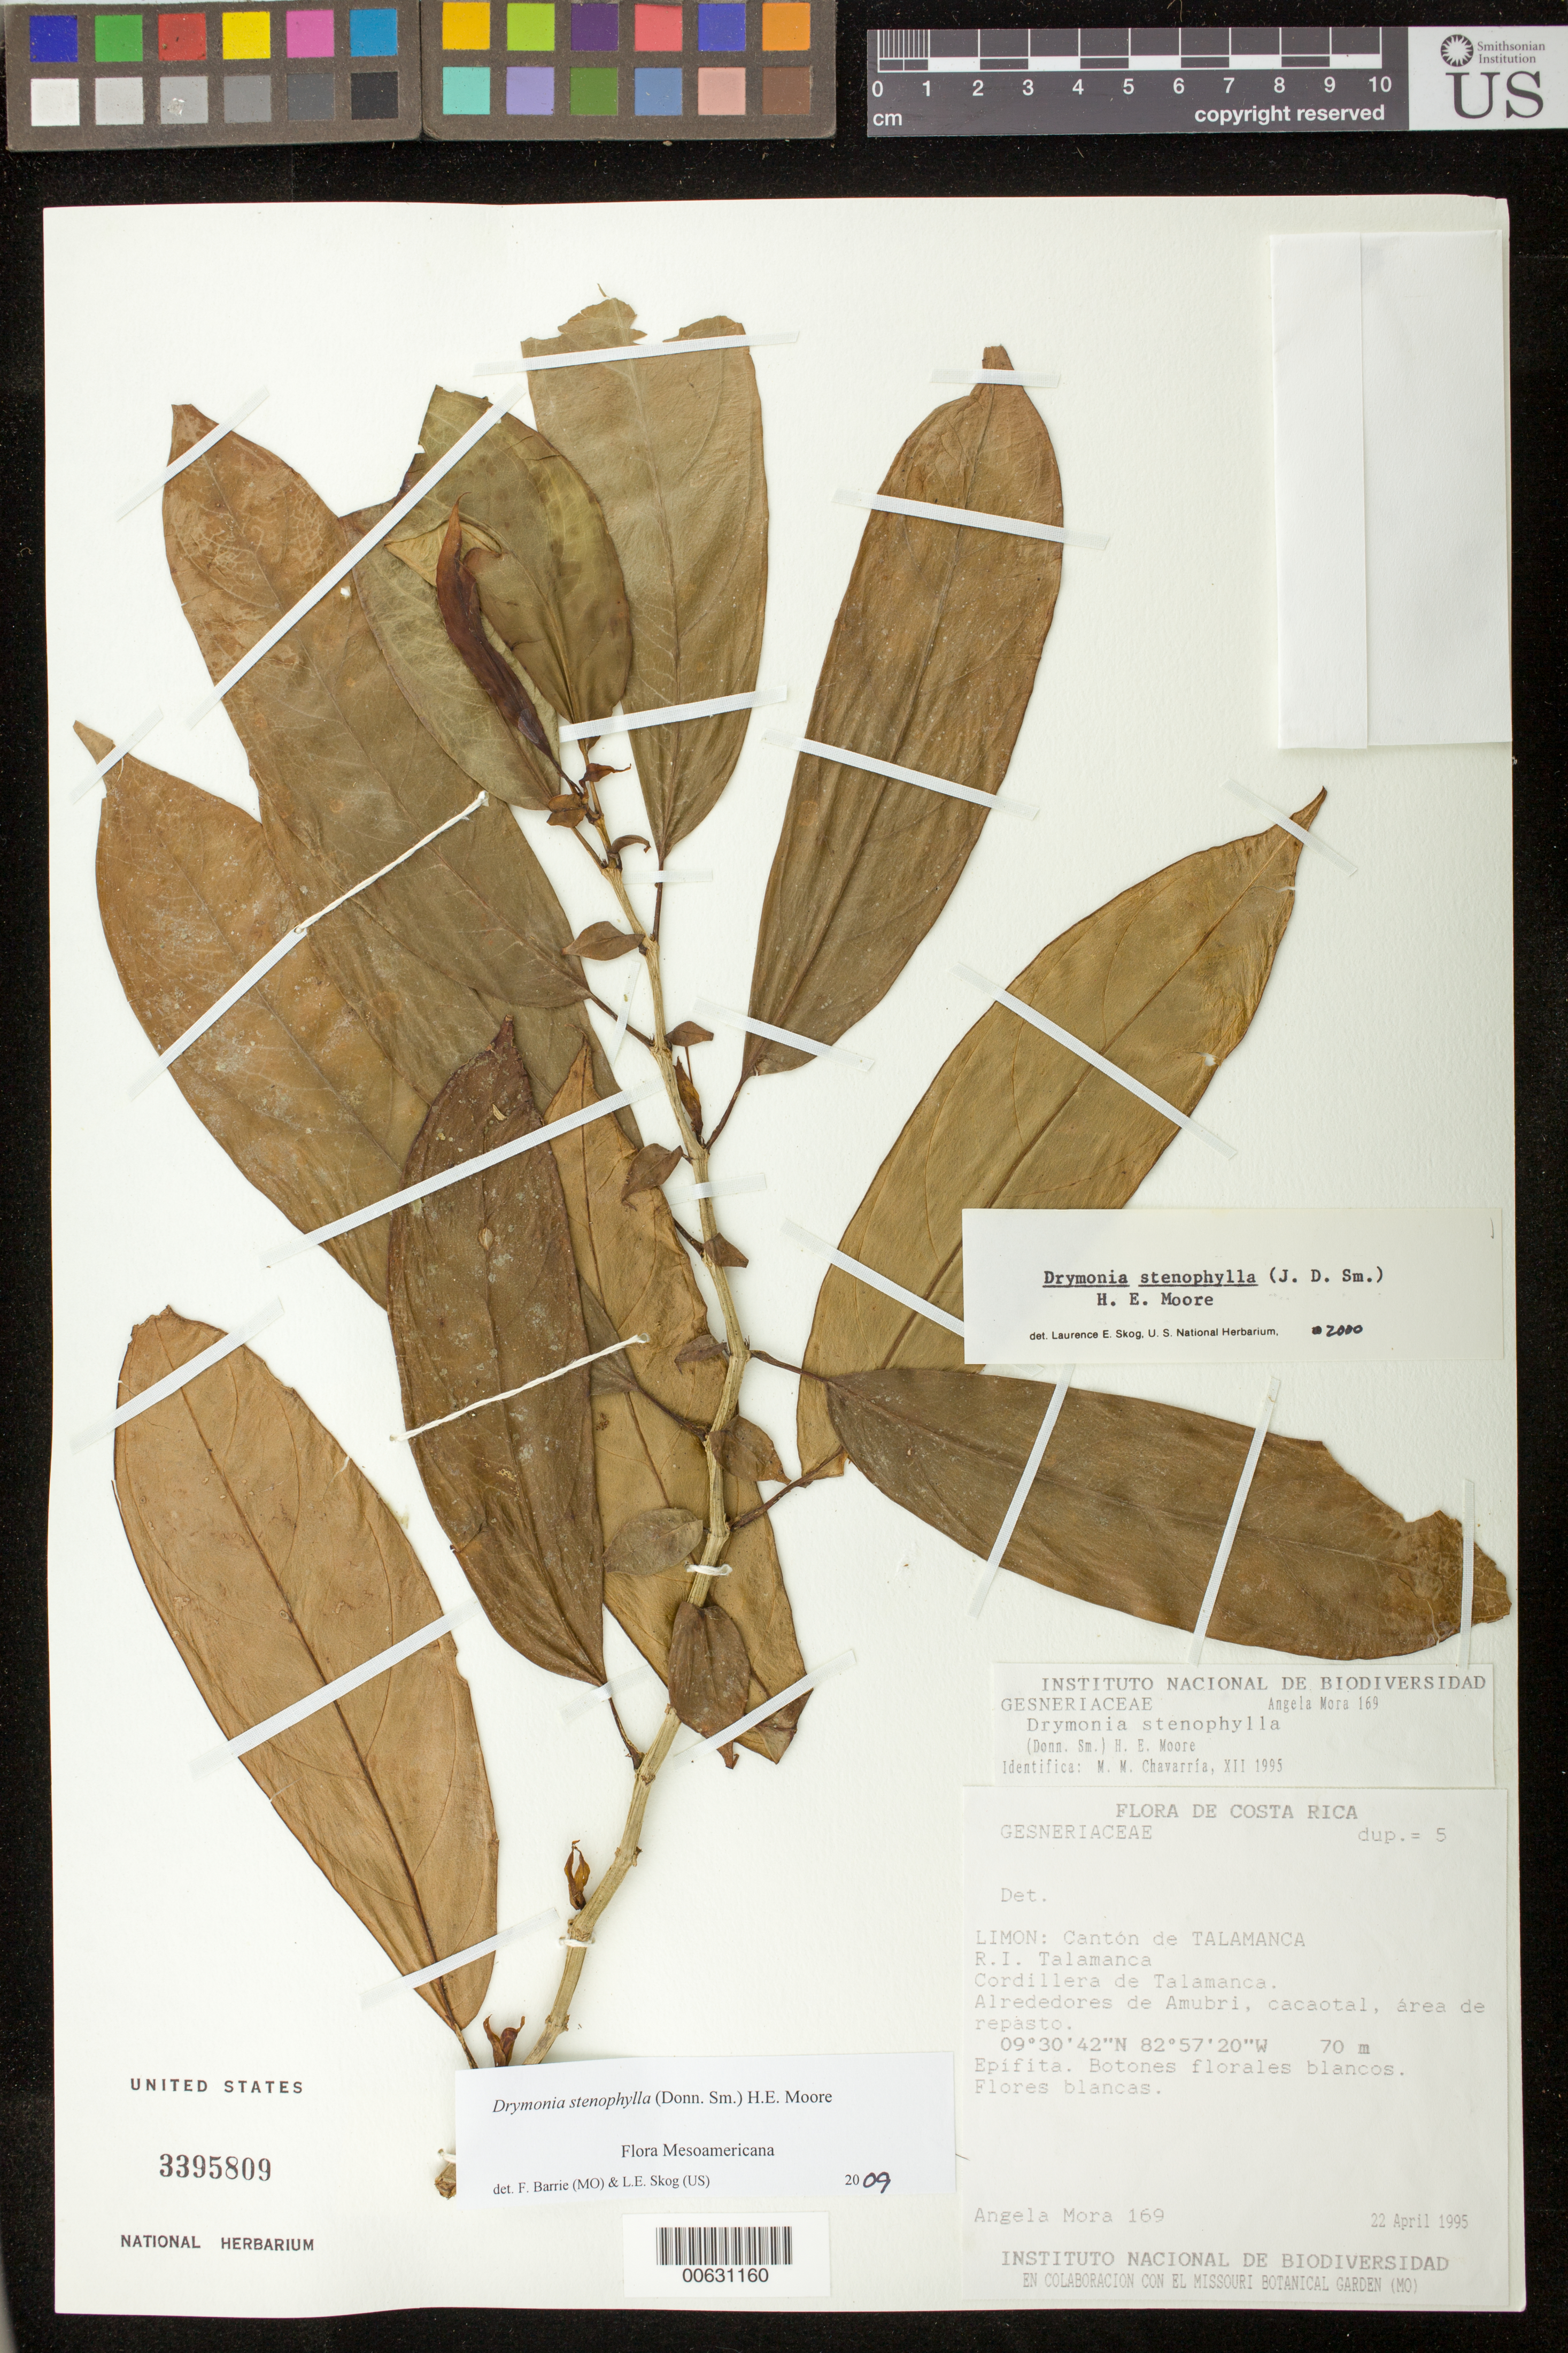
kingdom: Plantae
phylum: Tracheophyta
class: Magnoliopsida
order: Lamiales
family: Gesneriaceae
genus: Drymonia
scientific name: Drymonia stenophylla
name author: (Donn. Sm.) H.E. Moore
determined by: Skog, Laurence E.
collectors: A. Mora Maroto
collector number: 169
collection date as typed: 22 Apr 1995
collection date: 1995-04-22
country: Costa Rica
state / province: Limón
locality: Cantón de Talamanca, R.I. Talamanca, Cordillera de Talamanca, alrededores de Amubri, cacaotal, área de repasto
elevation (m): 70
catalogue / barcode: US 3395809